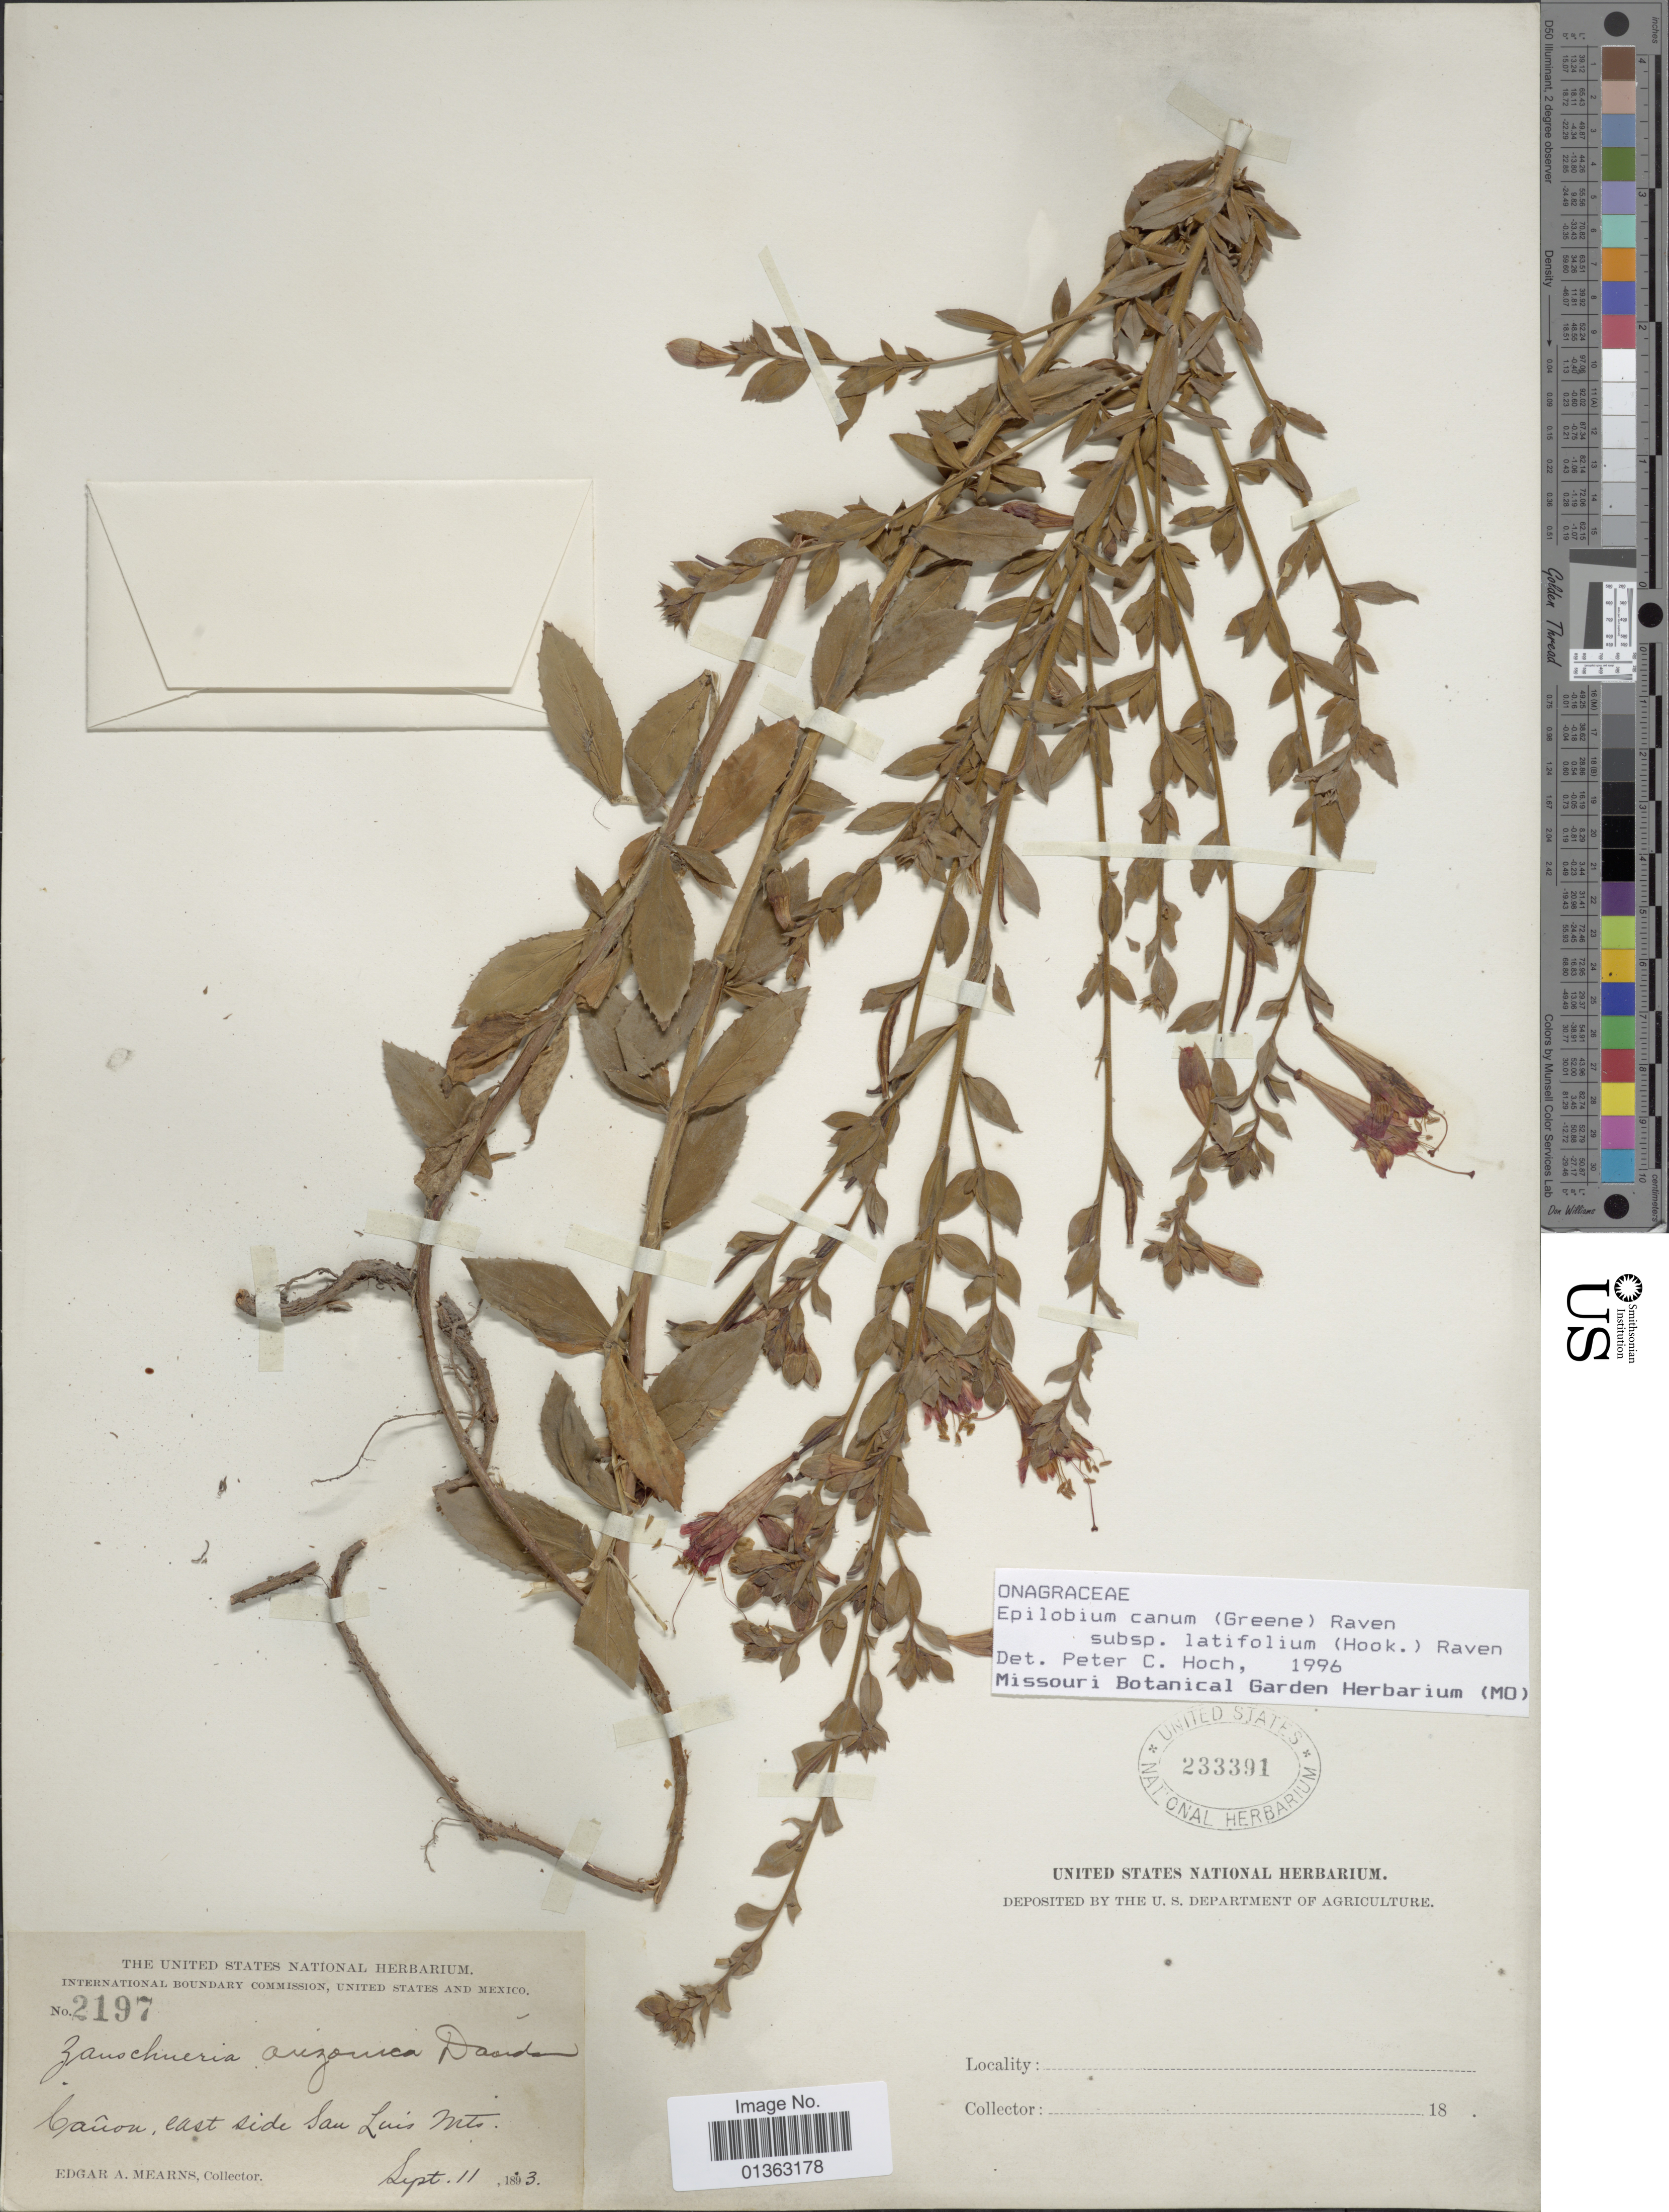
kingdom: Plantae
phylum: Tracheophyta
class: Magnoliopsida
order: Myrtales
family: Onagraceae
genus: Epilobium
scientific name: Epilobium canum subsp. latifolium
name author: (Hook.) P.H. Raven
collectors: E. A. Mearns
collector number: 2197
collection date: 1893-09-11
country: Argentina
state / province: San Luis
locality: Cañon, east side San Luis Mts.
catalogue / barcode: US 233391